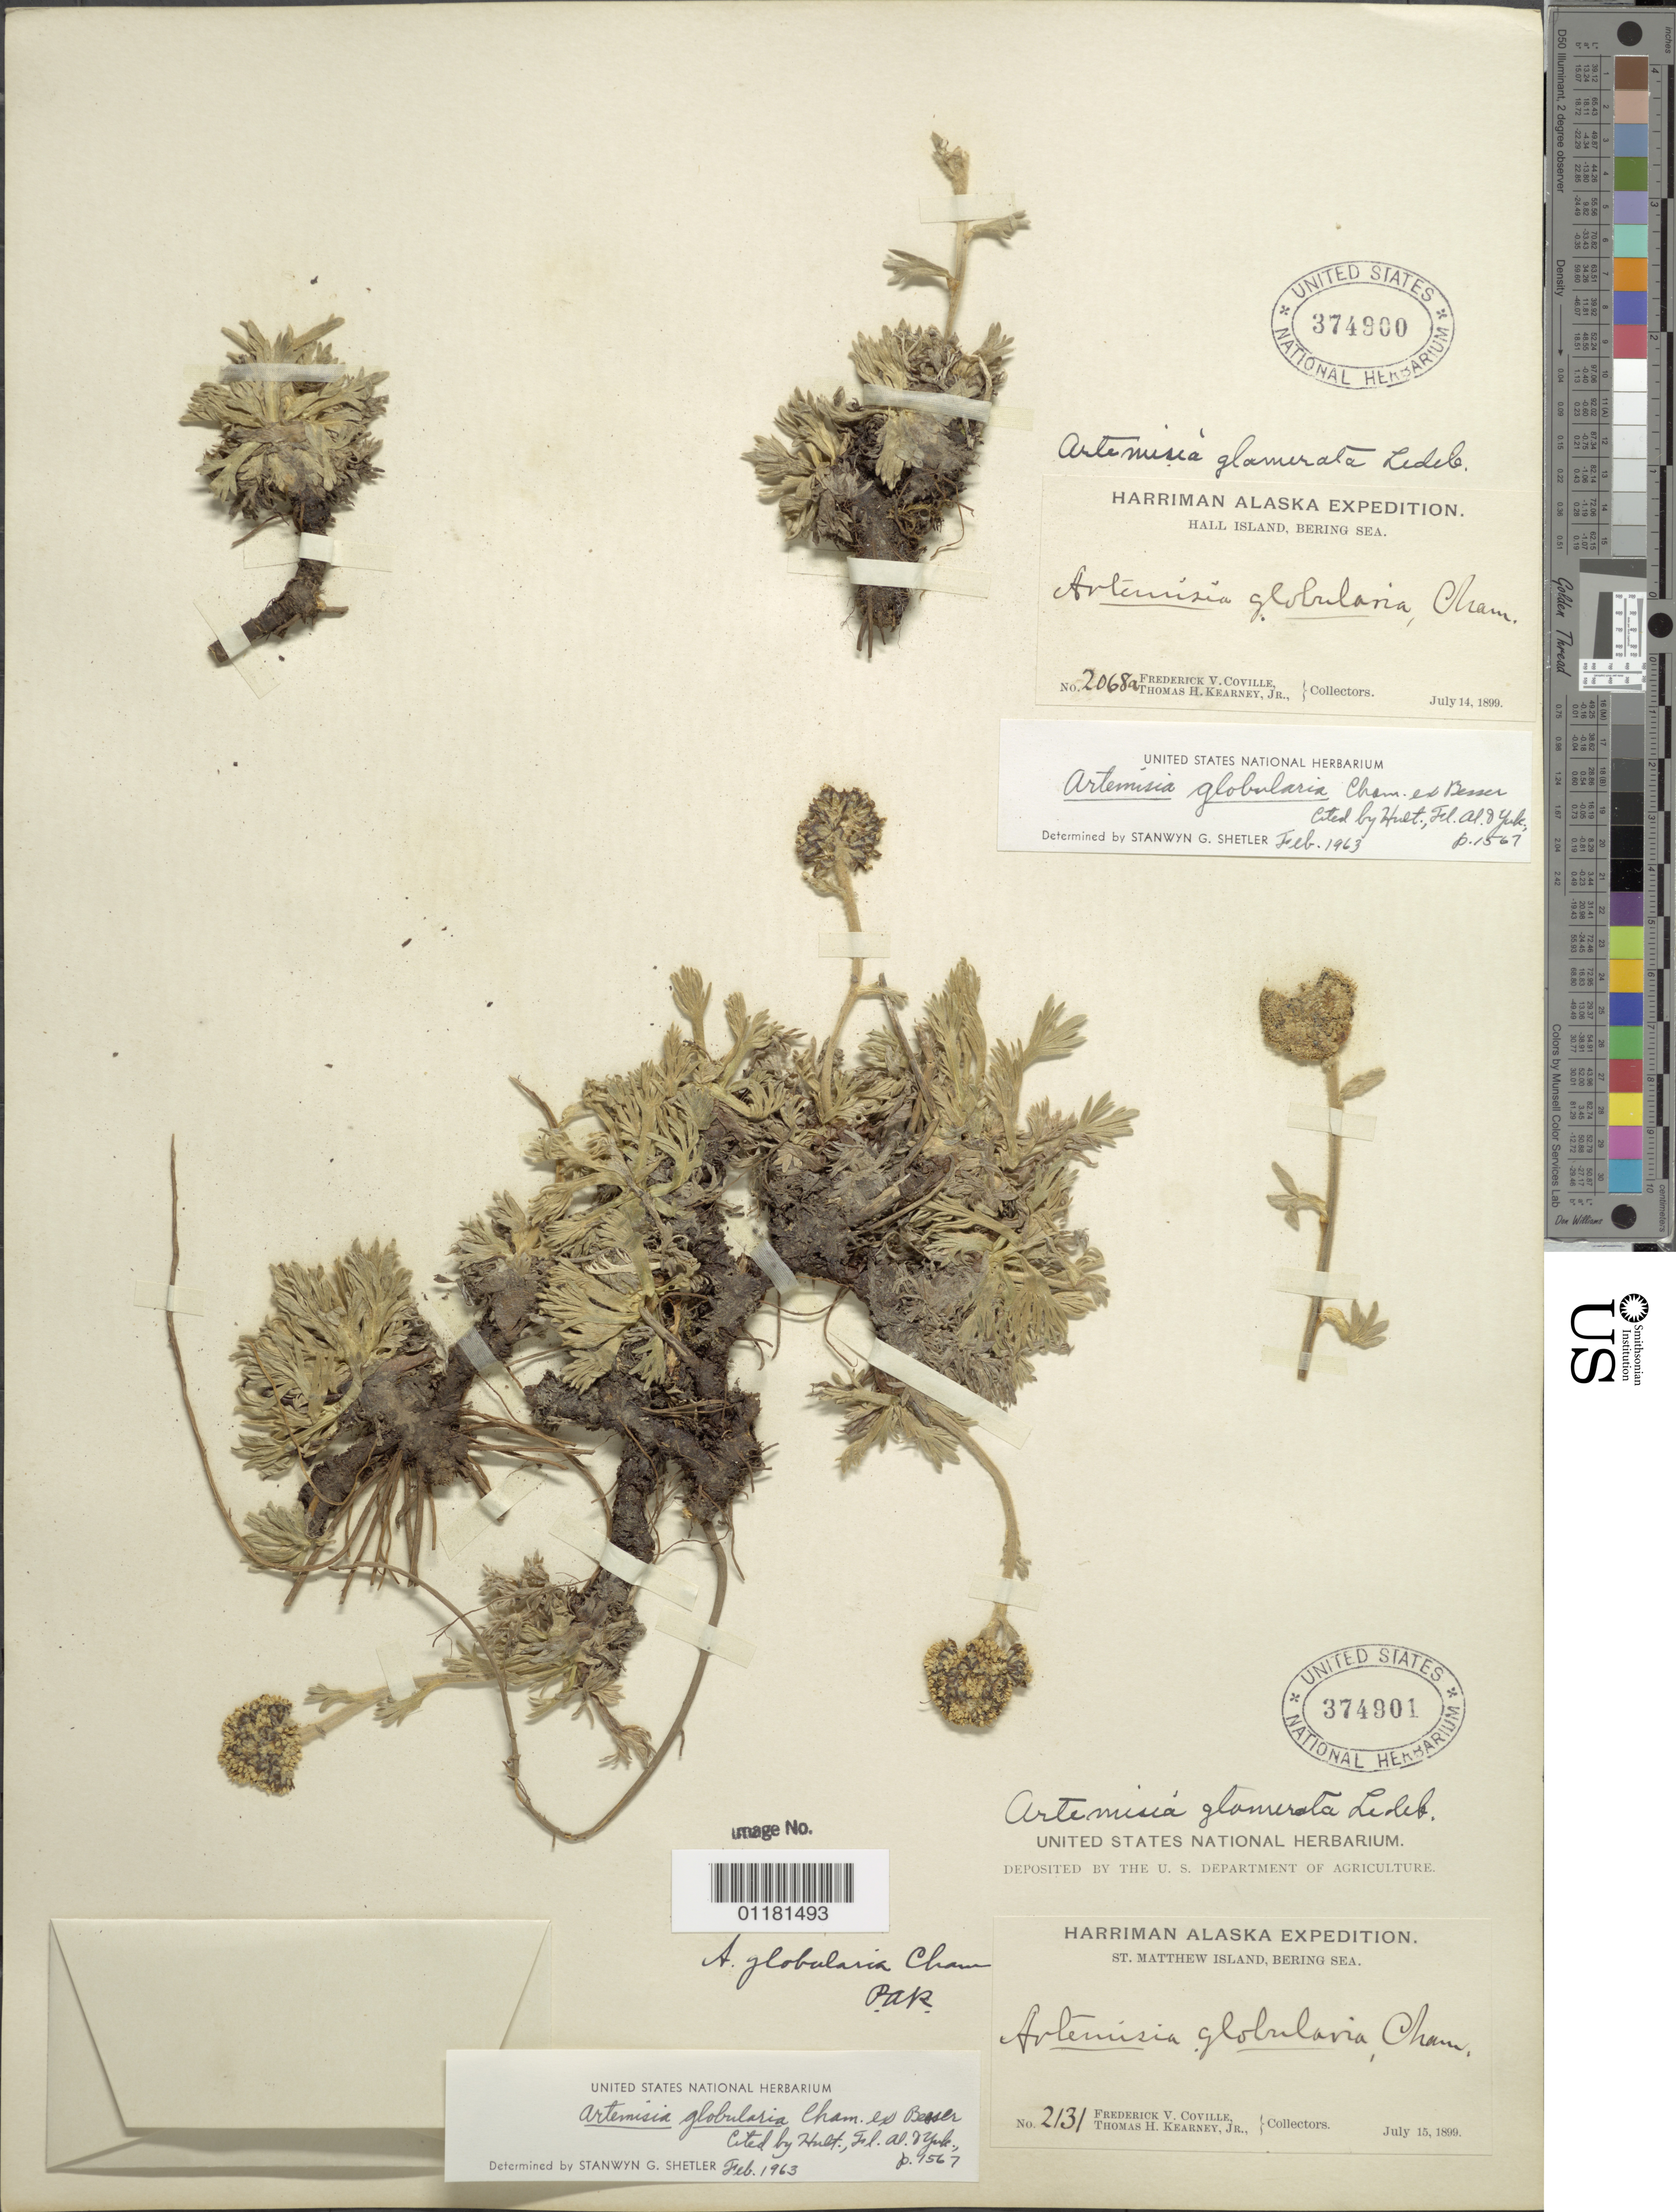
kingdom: Plantae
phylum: Tracheophyta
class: Magnoliopsida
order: Asterales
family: Asteraceae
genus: Artemisia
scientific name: Artemisia globularia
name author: Cham. ex Besser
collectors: F. V. Coville & T. H. Kearney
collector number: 2131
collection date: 1899-07-15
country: United States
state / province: Alaska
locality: St Matthew Island, Bering Sea.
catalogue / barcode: US 374901